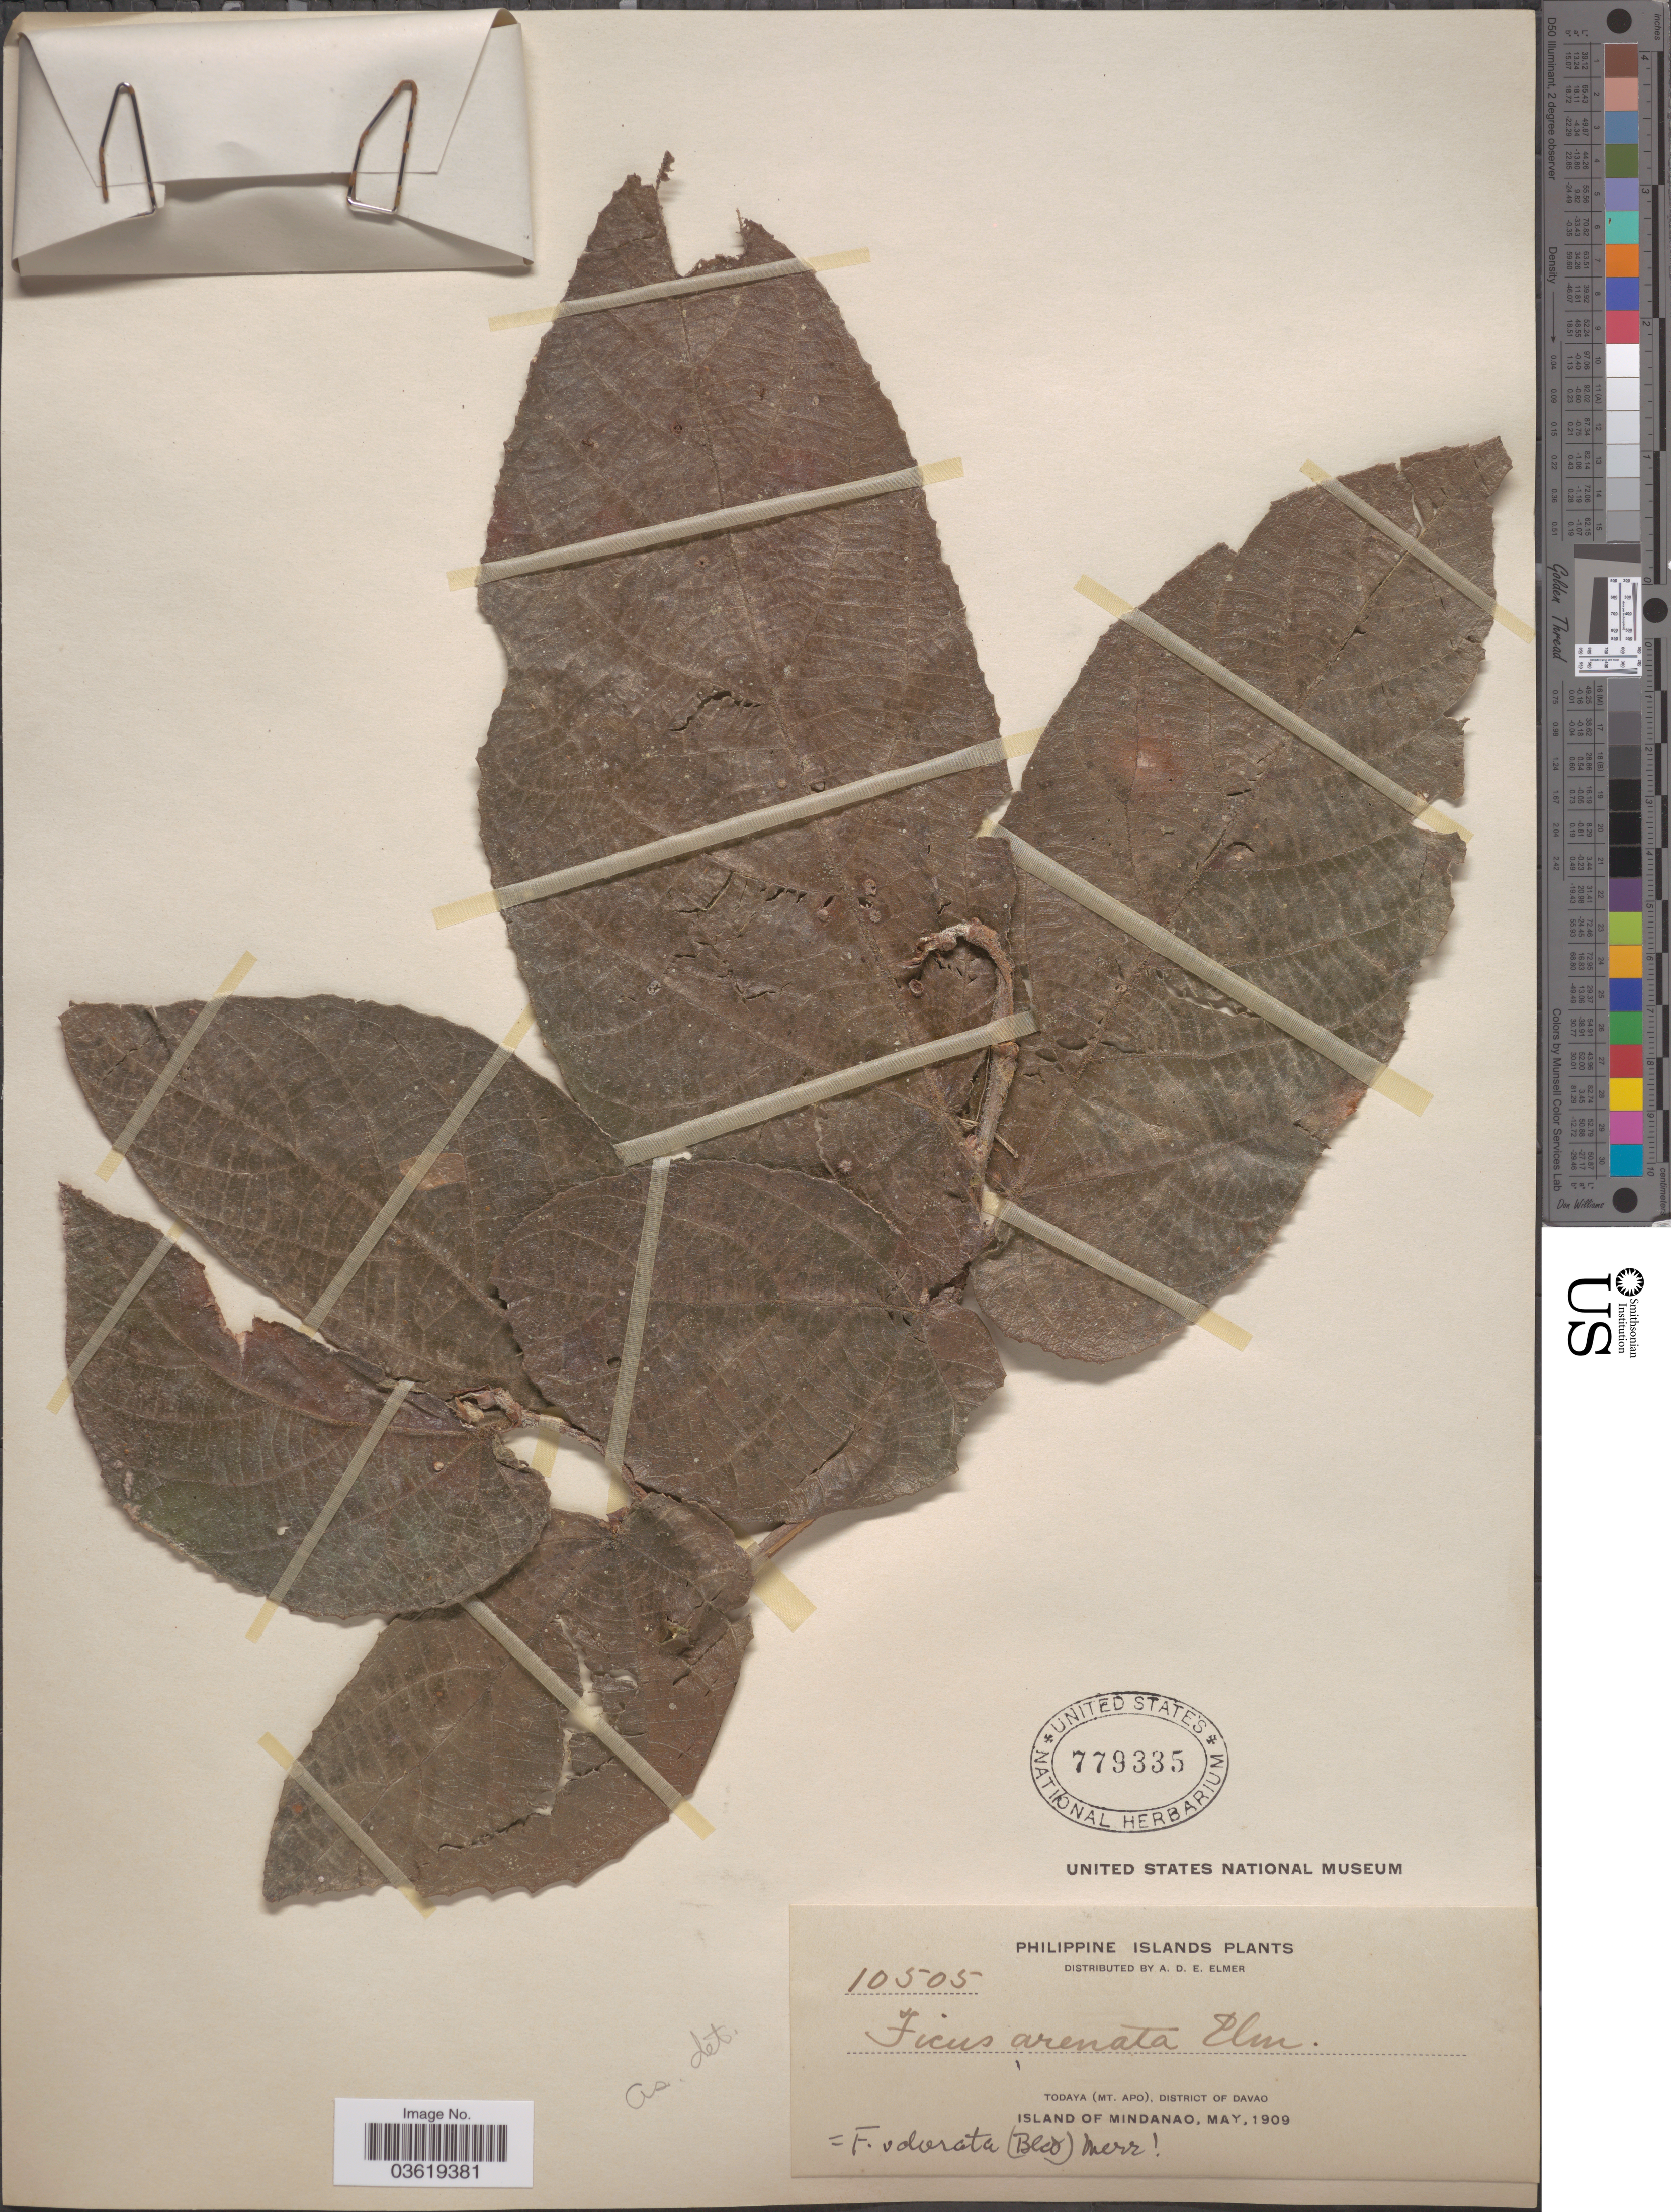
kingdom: Plantae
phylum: Tracheophyta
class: Magnoliopsida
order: Rosales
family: Moraceae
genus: Ficus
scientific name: Ficus odorata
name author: (Blanco) Merr.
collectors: A. D. E. Elmer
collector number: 10505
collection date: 1909-05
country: Philippines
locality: Philippine Islands. Todaya (Mt. Apo), District of Davao, Island of Mindanao.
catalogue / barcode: US 779335